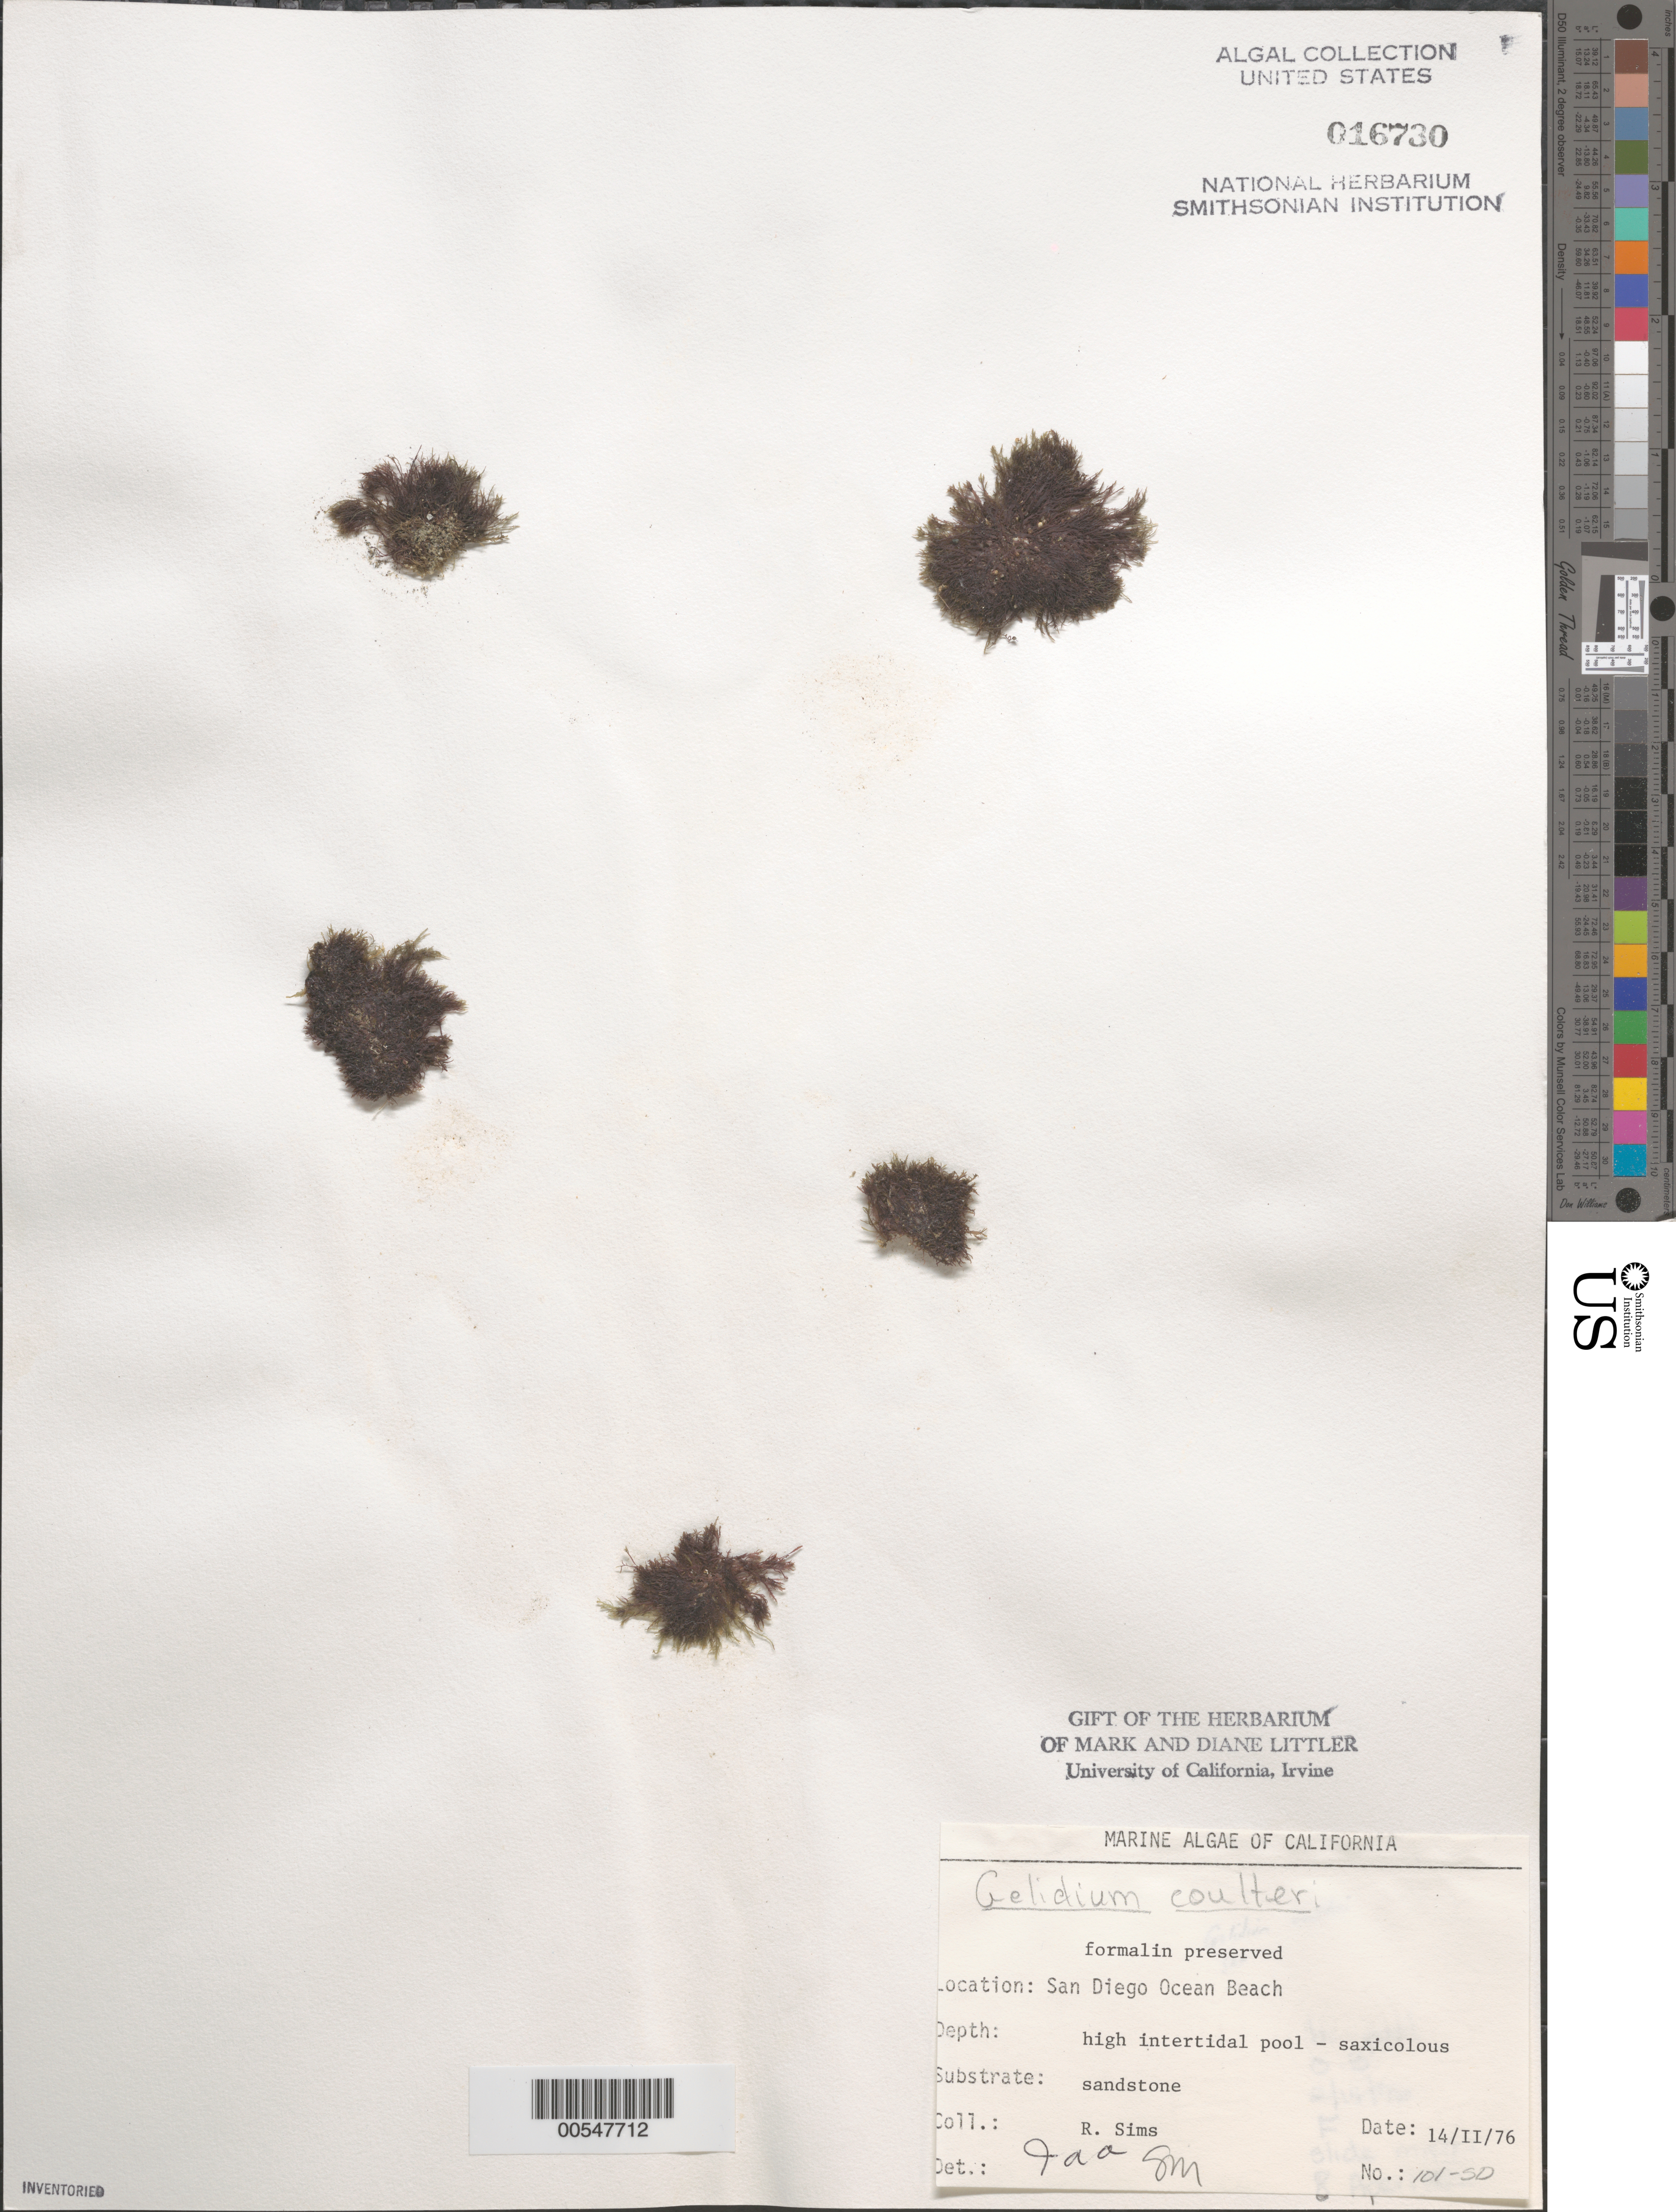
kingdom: Plantae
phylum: Rhodophyta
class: Florideophyceae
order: Gelidiales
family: Gelidiaceae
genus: Gelidium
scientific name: Gelidium coulteri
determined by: Abbott, I. A.; Murray, S. N.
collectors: R. H. Sims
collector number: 101-SD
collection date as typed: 14 Feb 1976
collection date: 1976-02-14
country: United States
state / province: California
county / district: San Diego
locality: Ocean Beach, end of Del Monte Street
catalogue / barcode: US 16730